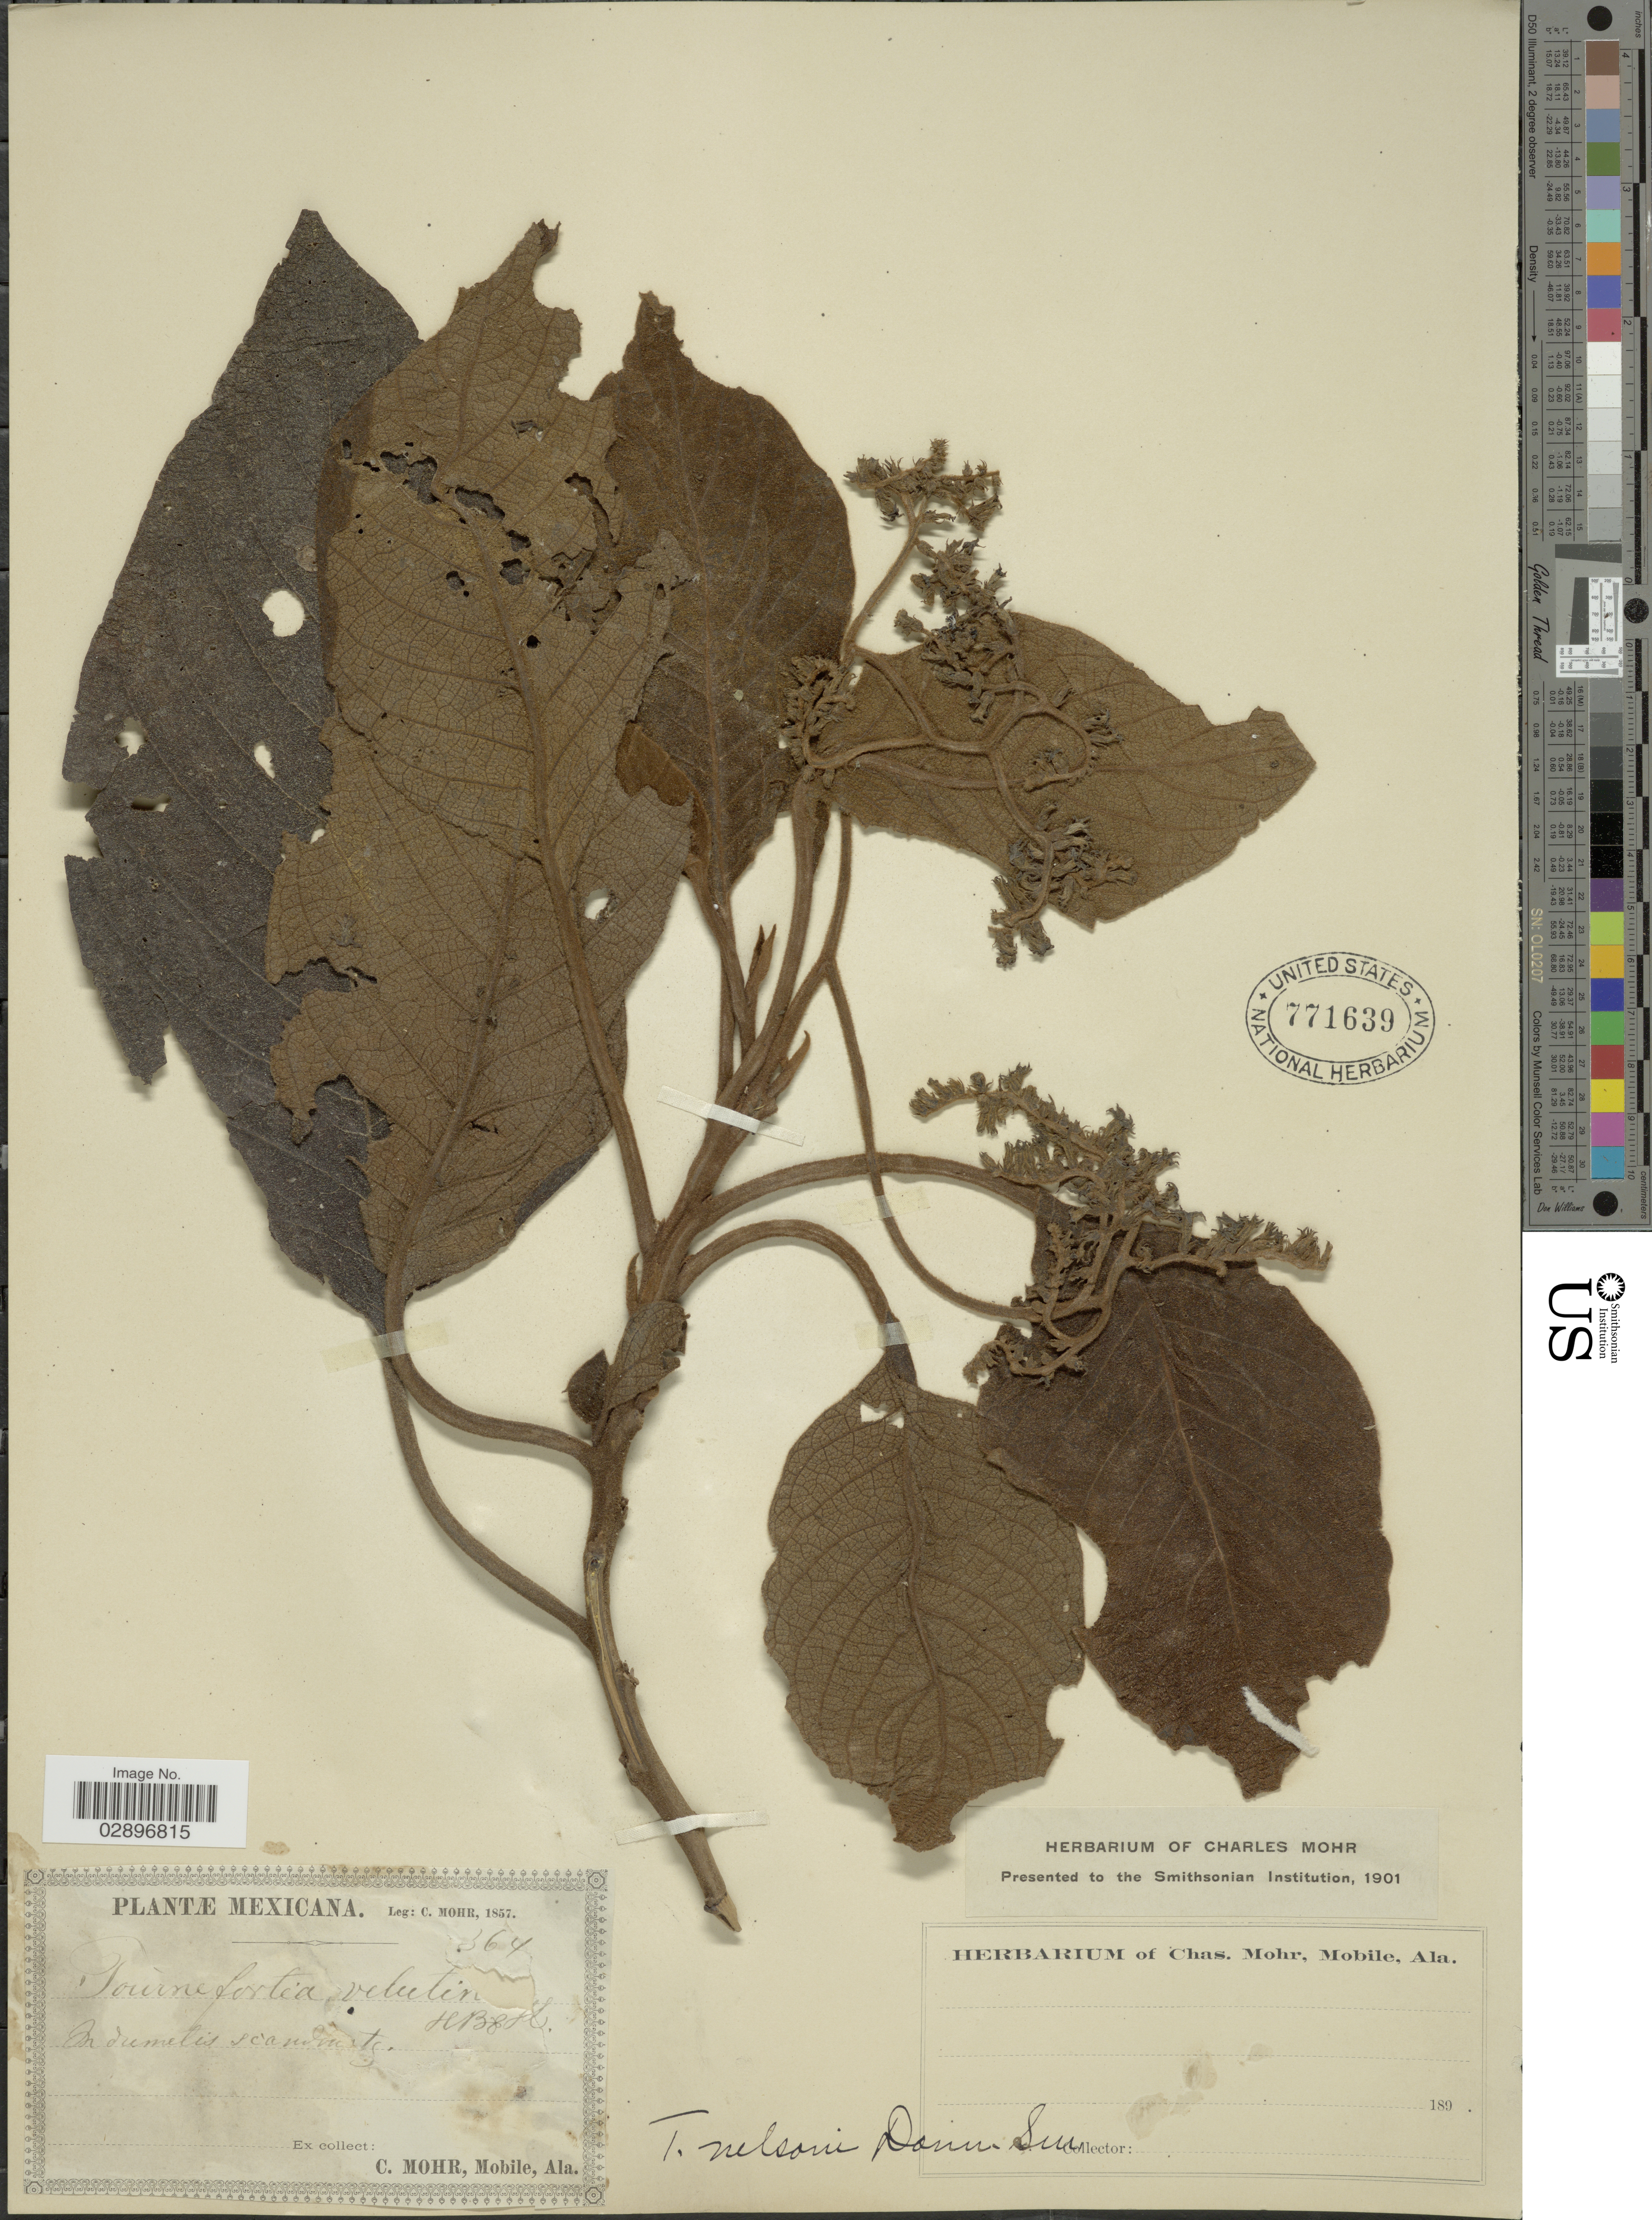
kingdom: Plantae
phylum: Tracheophyta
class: Magnoliopsida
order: Boraginales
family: Heliotropiaceae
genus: Tournefortia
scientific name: Tournefortia petiolaris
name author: DC.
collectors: Mohr, C. T. (herbarium)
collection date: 1857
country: Mexico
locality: Mexicana.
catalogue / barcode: US 771639